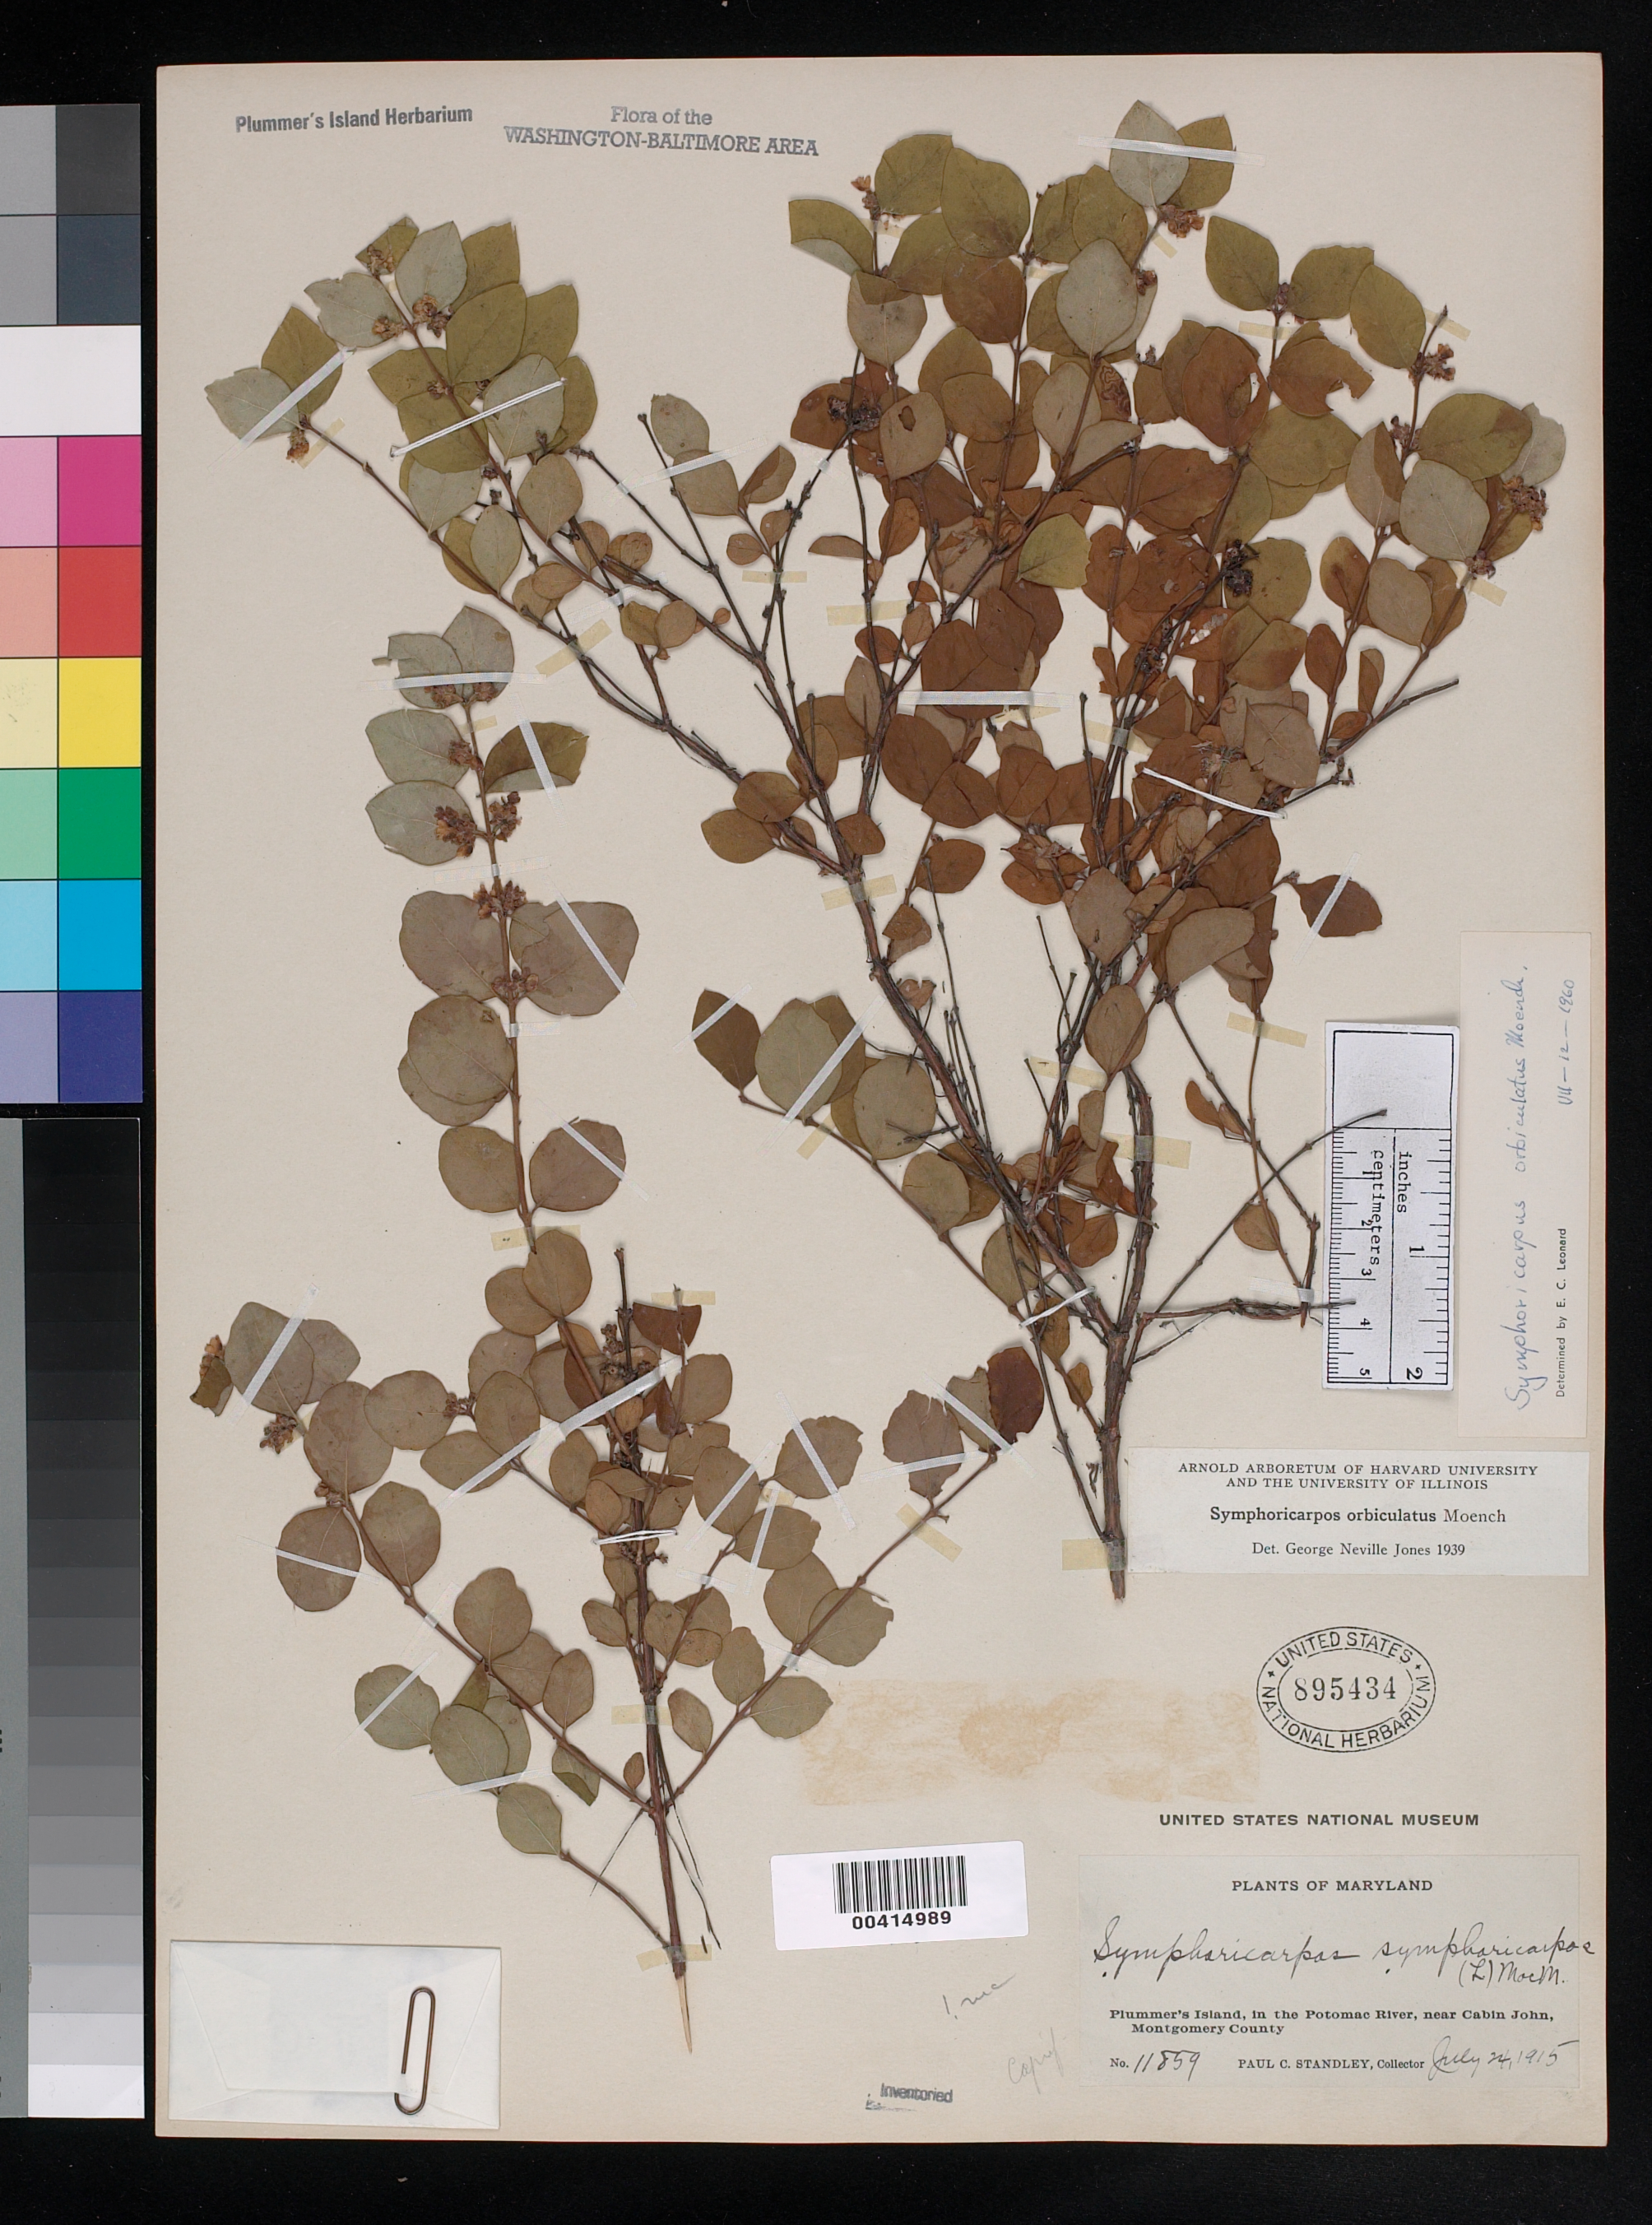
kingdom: Plantae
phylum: Tracheophyta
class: Magnoliopsida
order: Dipsacales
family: Caprifoliaceae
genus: Symphoricarpos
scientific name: Symphoricarpos orbiculatus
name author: Moench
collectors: P. C. Standley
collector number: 11859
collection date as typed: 24 Jul 1915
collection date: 1915-07-24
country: United States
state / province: Maryland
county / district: Montgomery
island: Plummers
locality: Plummer's Island C. & O. Canal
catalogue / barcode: US 895434